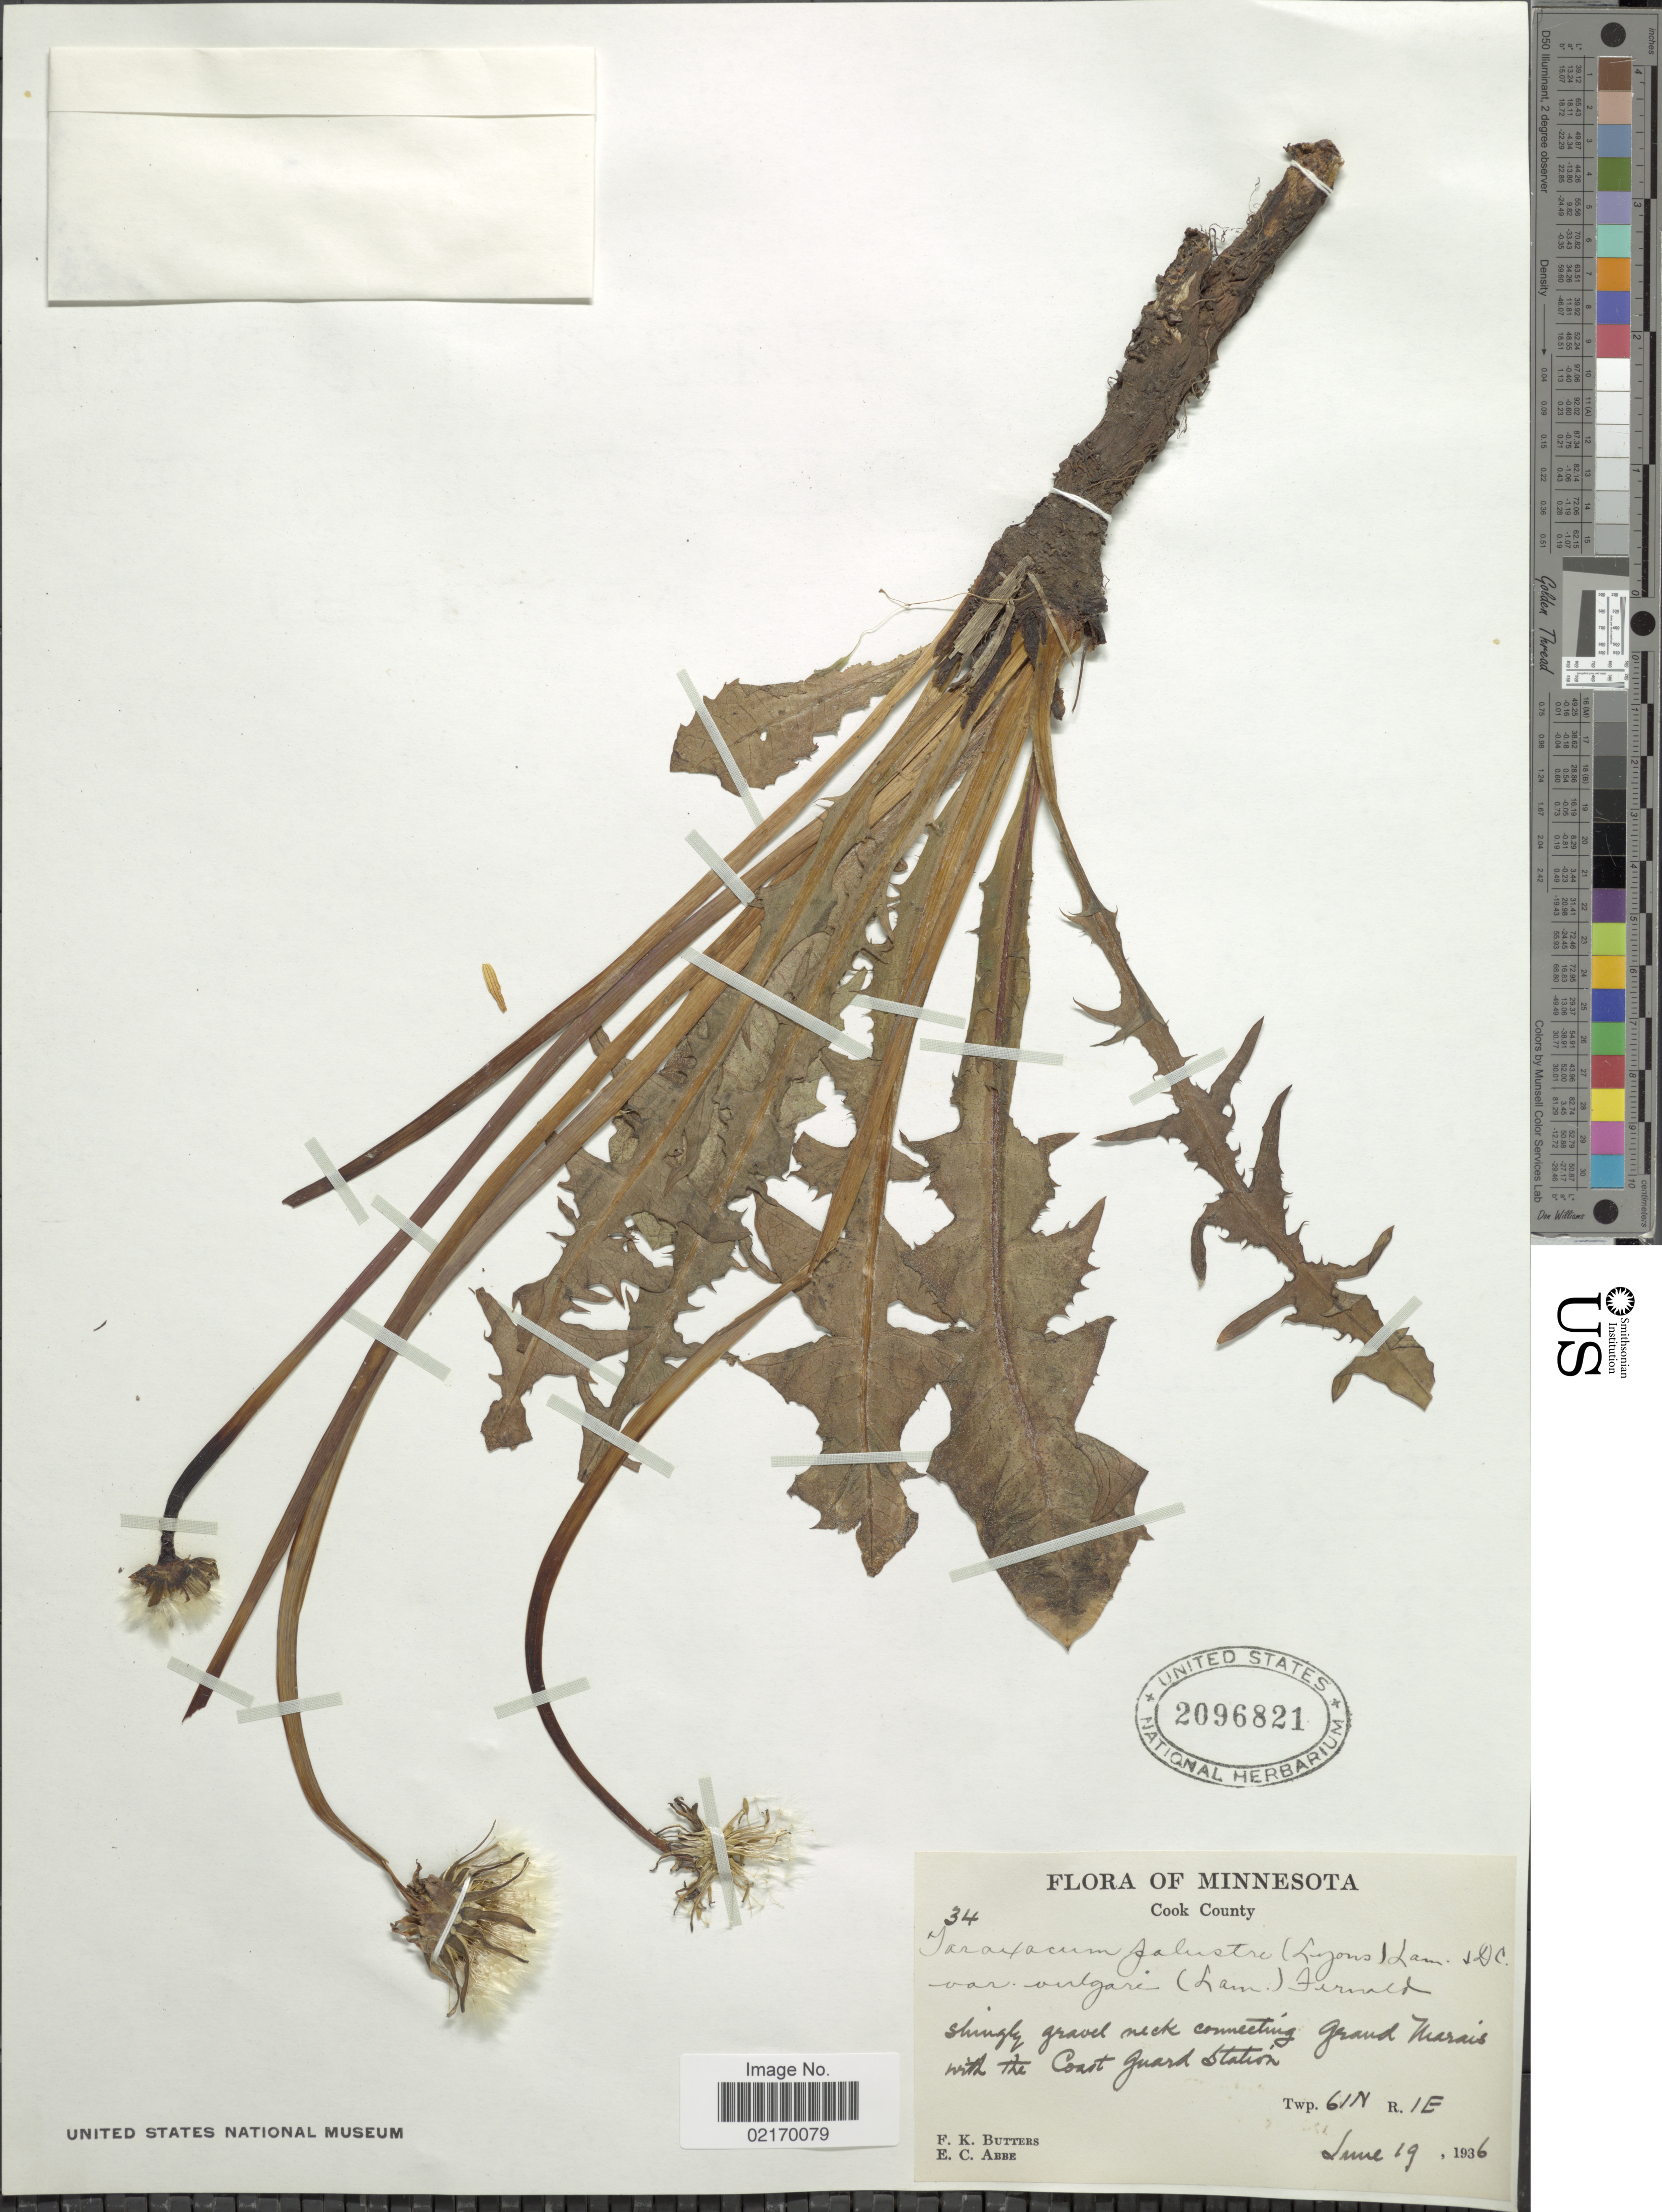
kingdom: Plantae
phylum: Tracheophyta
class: Magnoliopsida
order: Asterales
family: Asteraceae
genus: Taraxacum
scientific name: Taraxacum palustre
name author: (Lyons) Symons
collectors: F. K. Butters & E. C. Abbe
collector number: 34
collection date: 1936-06-19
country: United States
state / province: Minnesota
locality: Cook County, shingly gravel neck connecting Grand Marais with the Coast Guard Station, Twp. 61N R.1E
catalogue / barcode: US 2096821